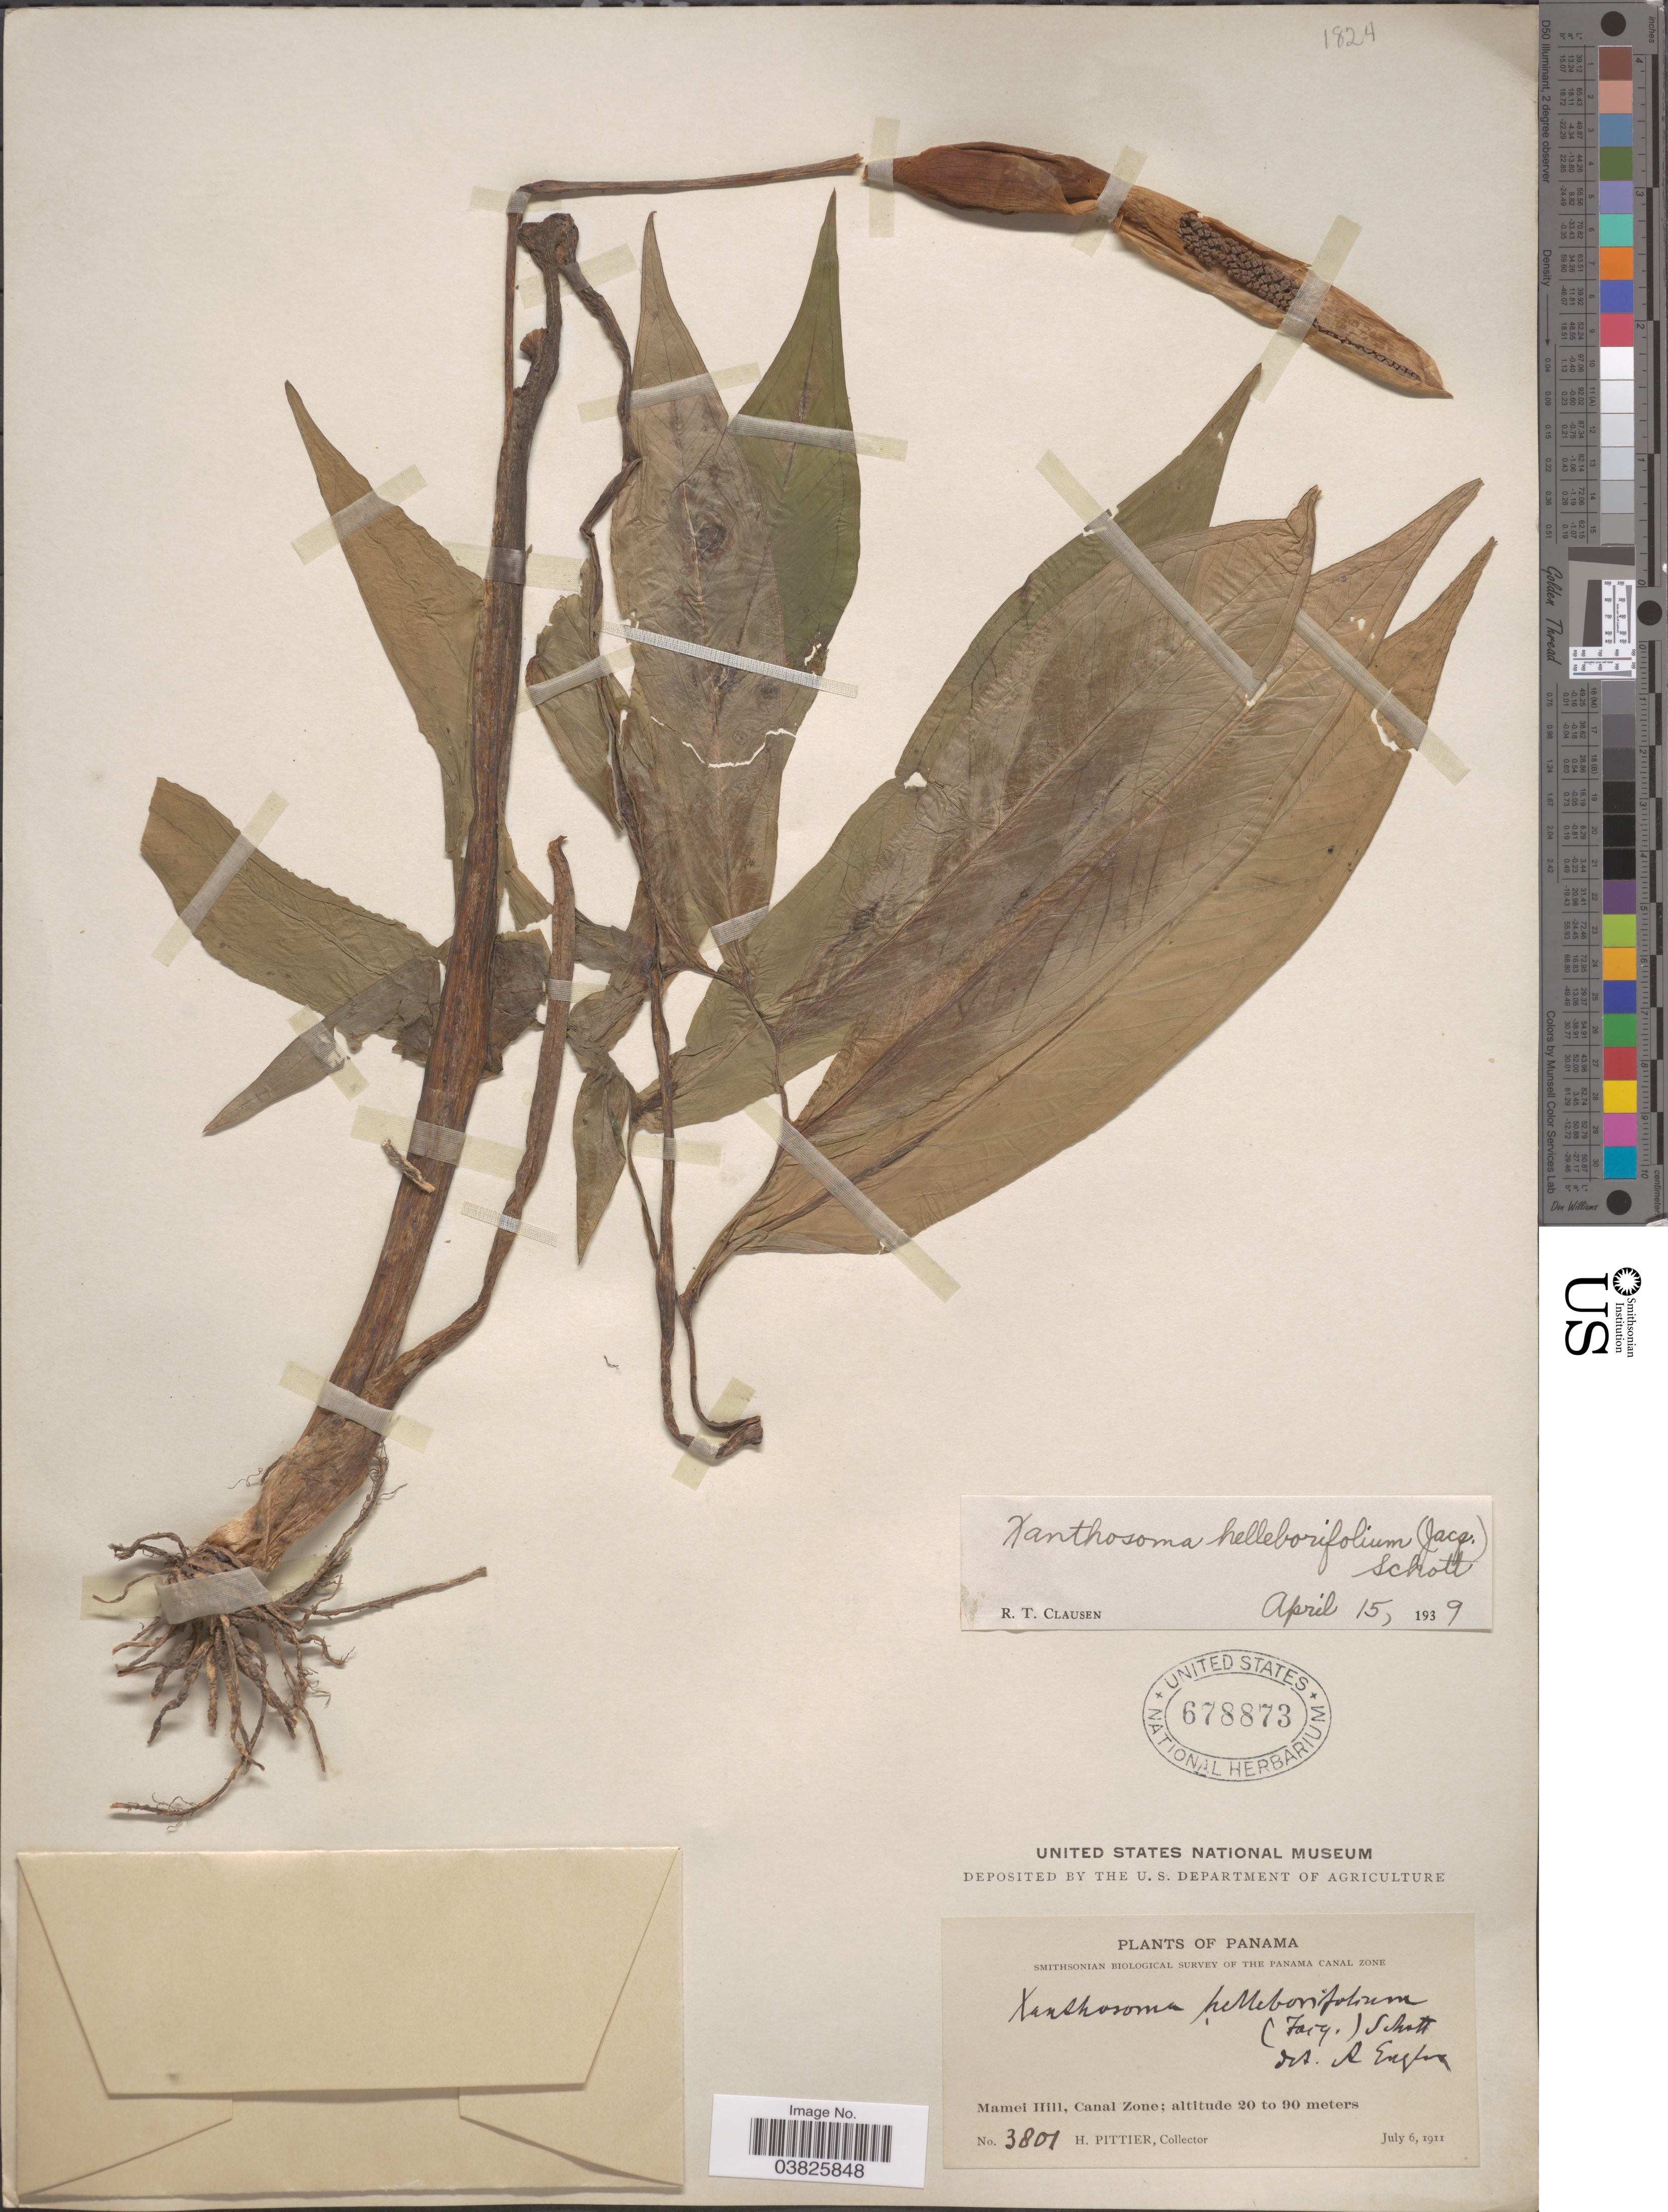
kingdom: Plantae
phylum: Tracheophyta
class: Liliopsida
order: Alismatales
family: Araceae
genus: Xanthosoma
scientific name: Xanthosoma helleborifolium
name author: (Jacq.) Schott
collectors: H. F. Pittier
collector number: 3801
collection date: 1911-07-06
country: Panama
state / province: Colón / Panamá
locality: Mamei Hill, Canal Zone.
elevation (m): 20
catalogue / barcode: US 678873